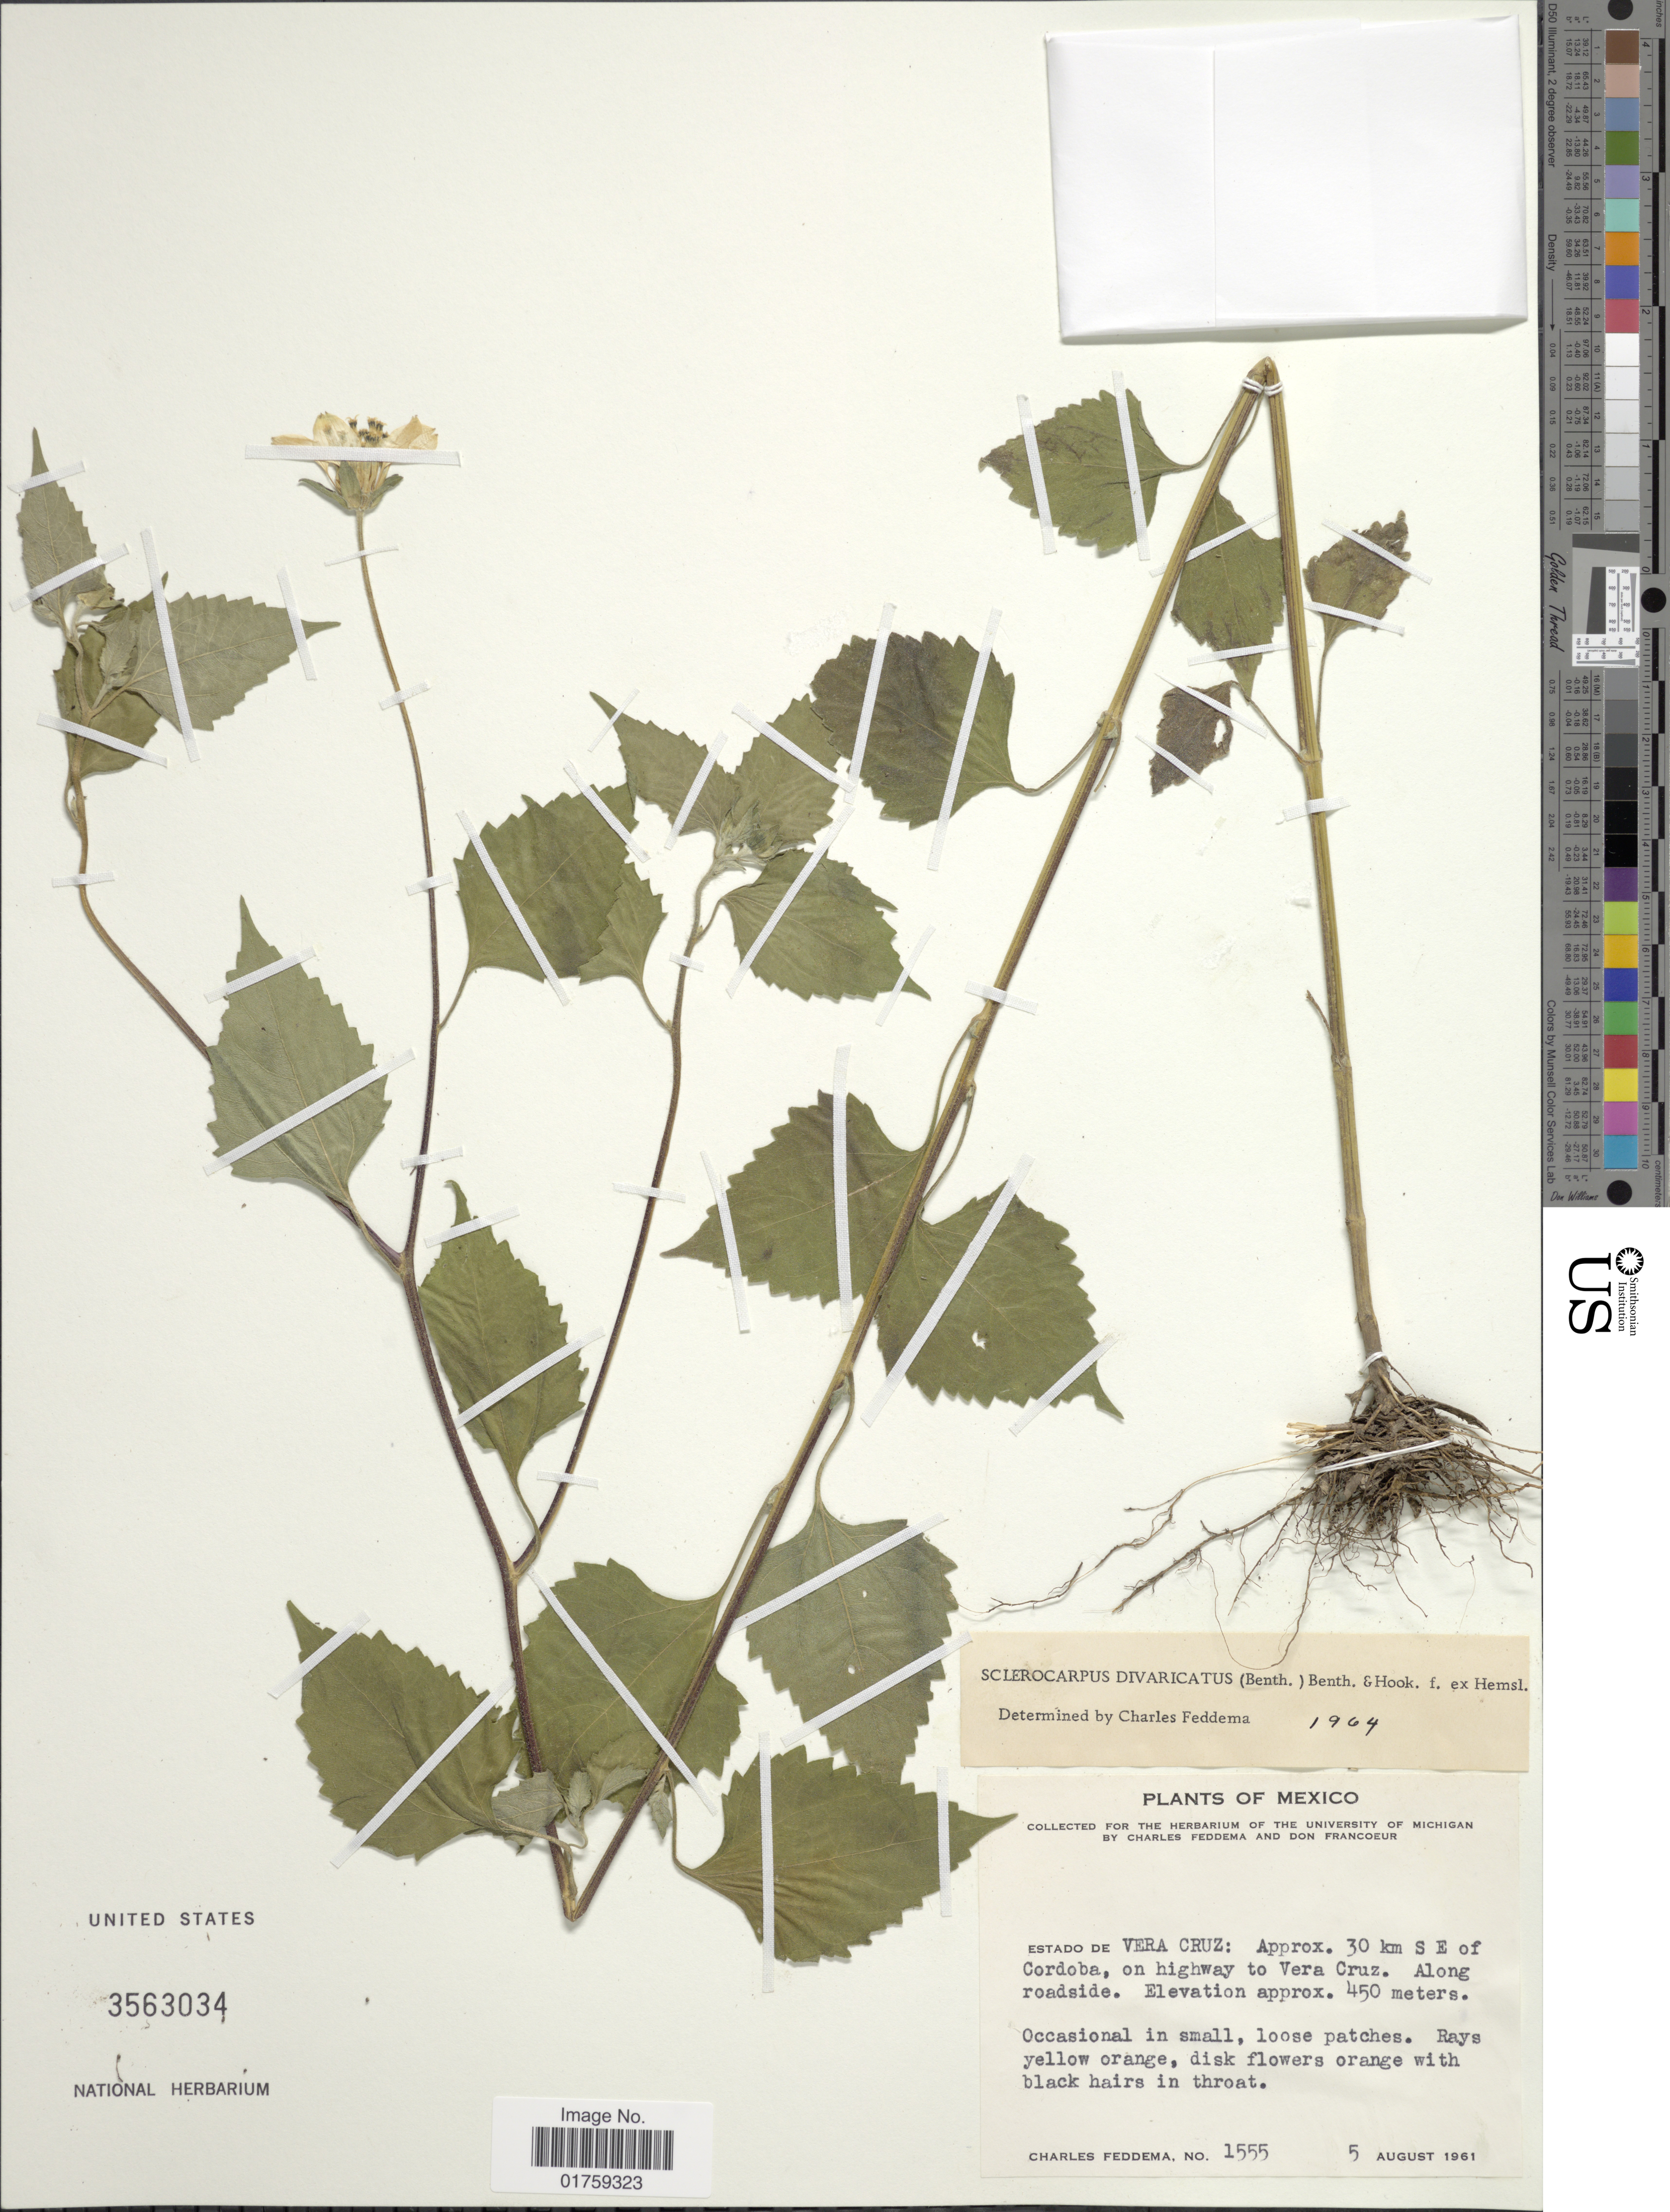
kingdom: Plantae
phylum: Tracheophyta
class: Magnoliopsida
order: Asterales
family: Asteraceae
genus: Sclerocarpus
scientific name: Sclerocarpus divaricatus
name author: (Benth.) Benth. & Hook. f. ex Hemsl.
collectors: C. Feddema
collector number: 1555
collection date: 1961-08-05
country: Mexico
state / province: Veracruz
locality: Estado de Vera Cruz: Approx. 30 km S E of Cordoba, on highway to Vera Cruz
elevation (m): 137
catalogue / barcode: US 3563034